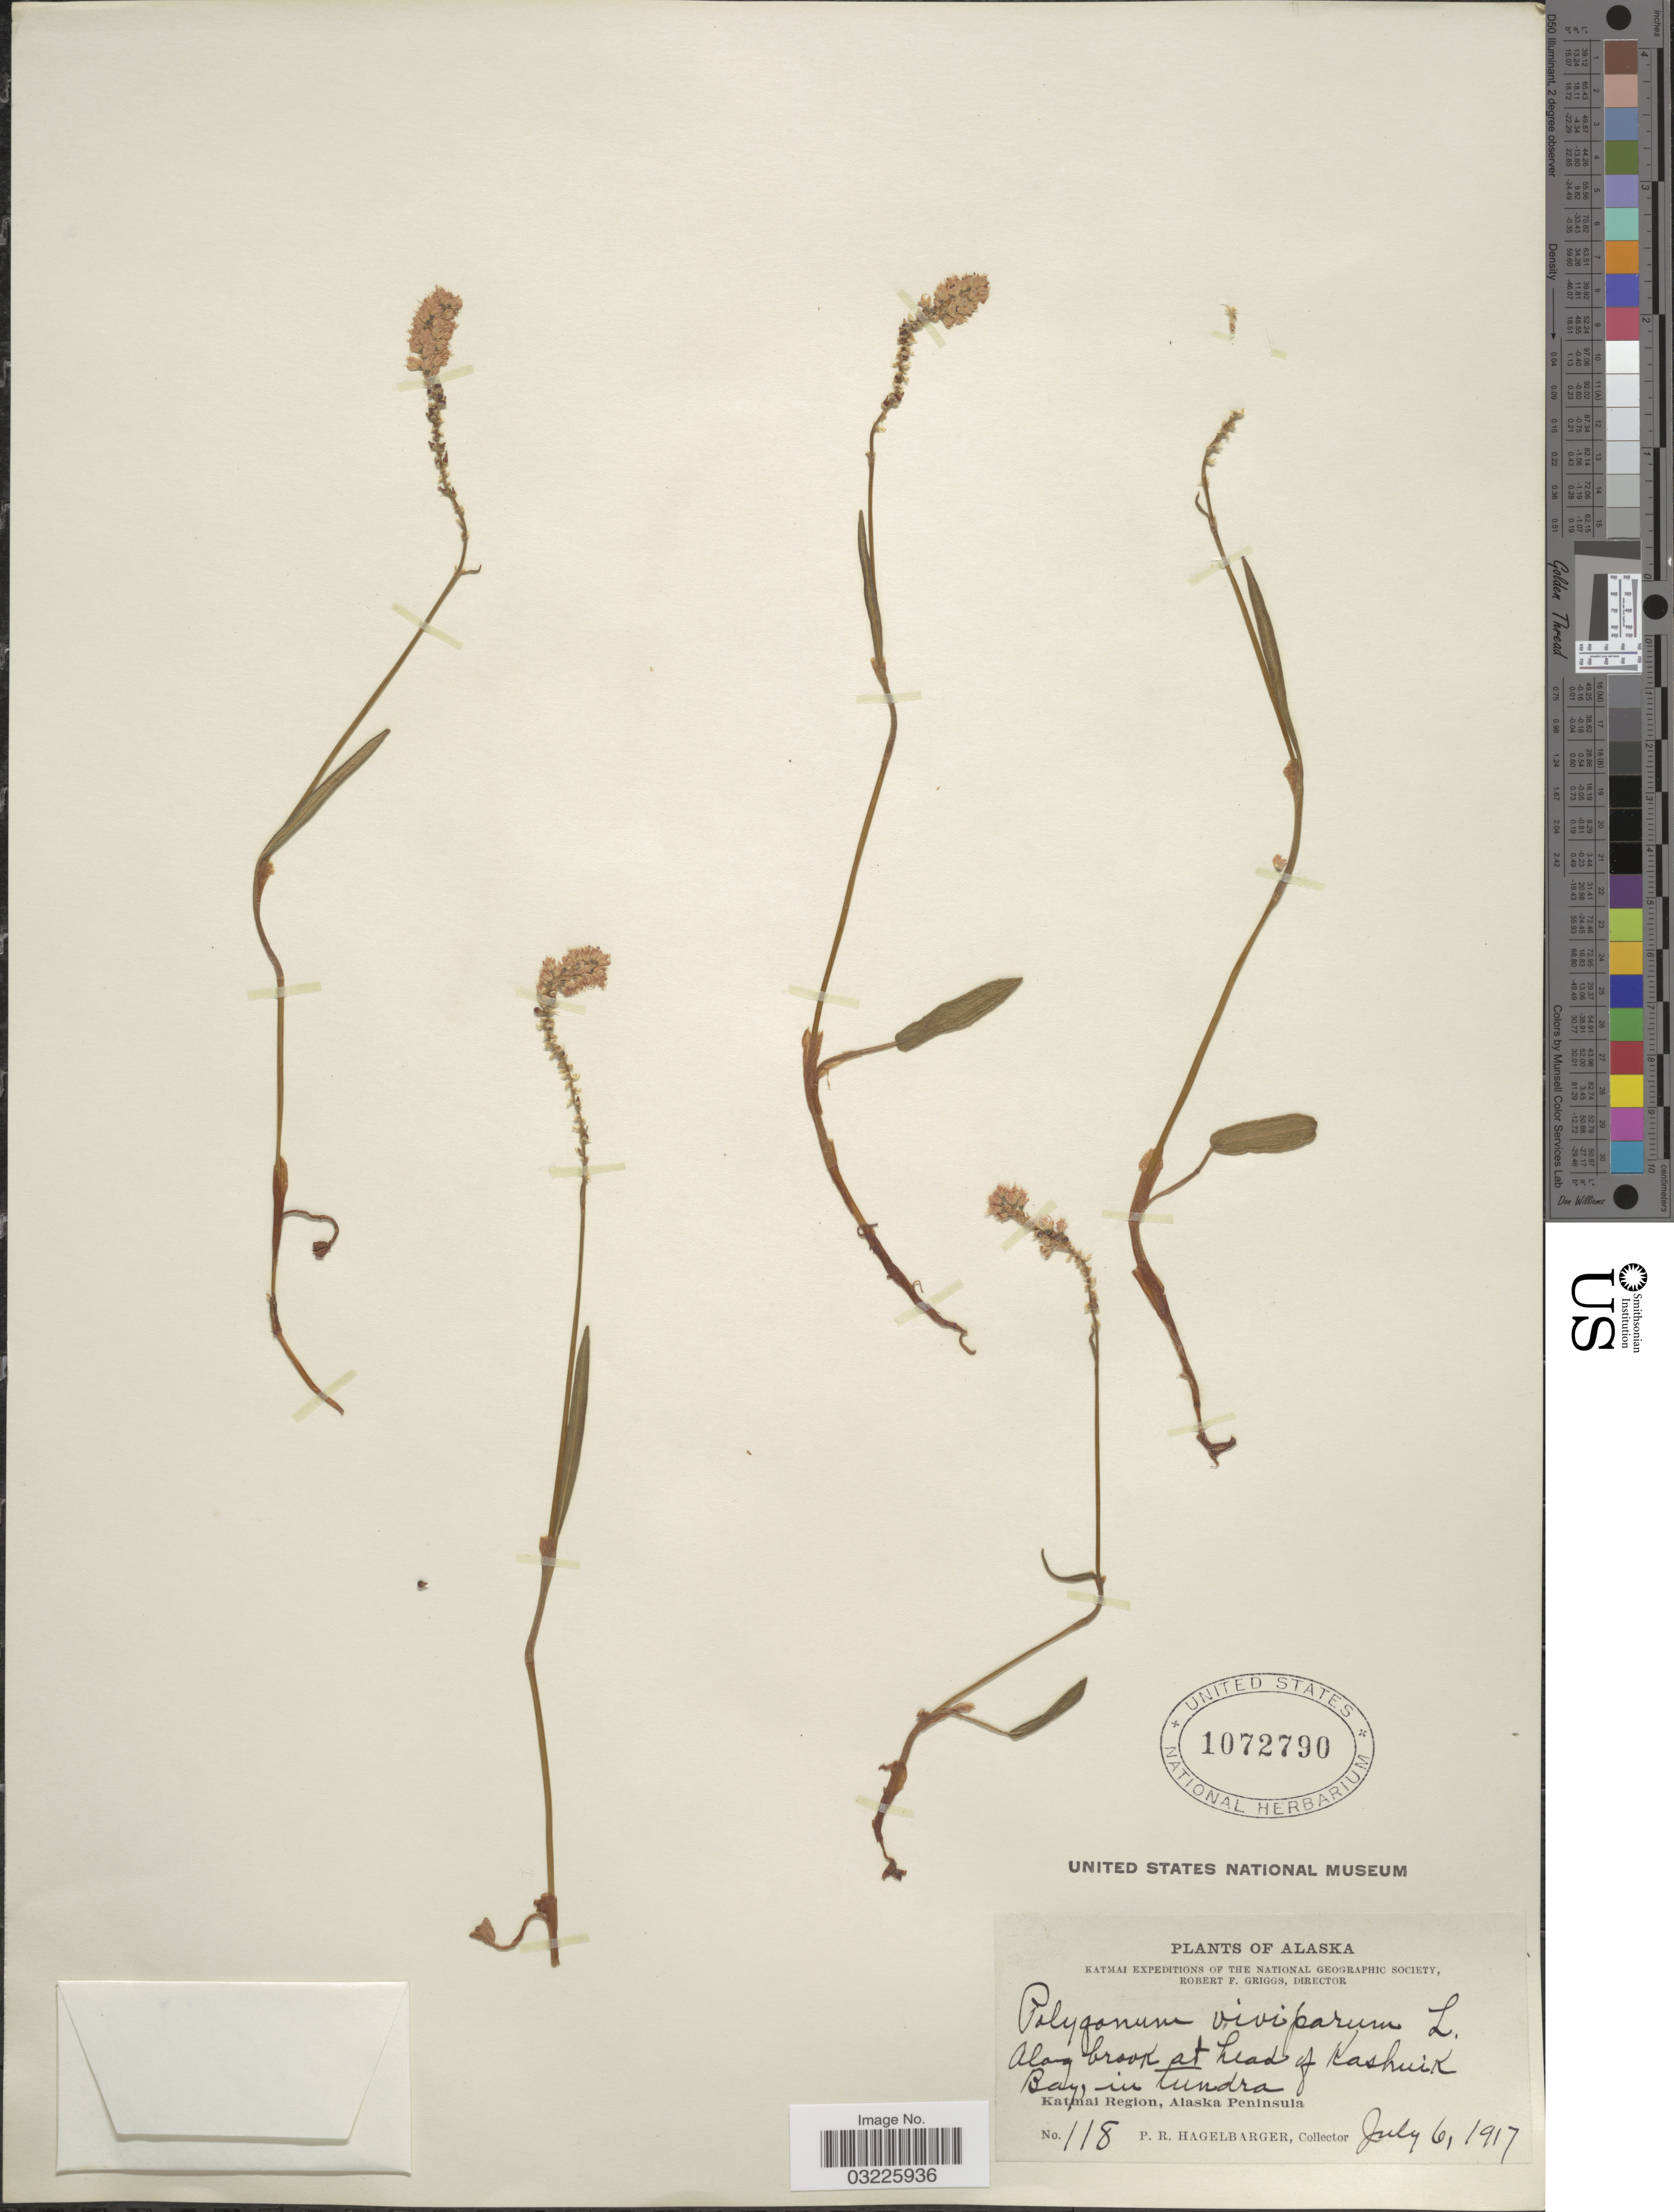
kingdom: Plantae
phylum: Tracheophyta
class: Magnoliopsida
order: Caryophyllales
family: Polygonaceae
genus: Bistorta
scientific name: Bistorta vivipara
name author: (L.) Delarbre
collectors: P. Hagelbarger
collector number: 118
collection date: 1917-07-06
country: United States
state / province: Alaska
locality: Along brook at head of Kashuik Bay. Katmai Region, Alaska Peninsula.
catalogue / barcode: US 1072790